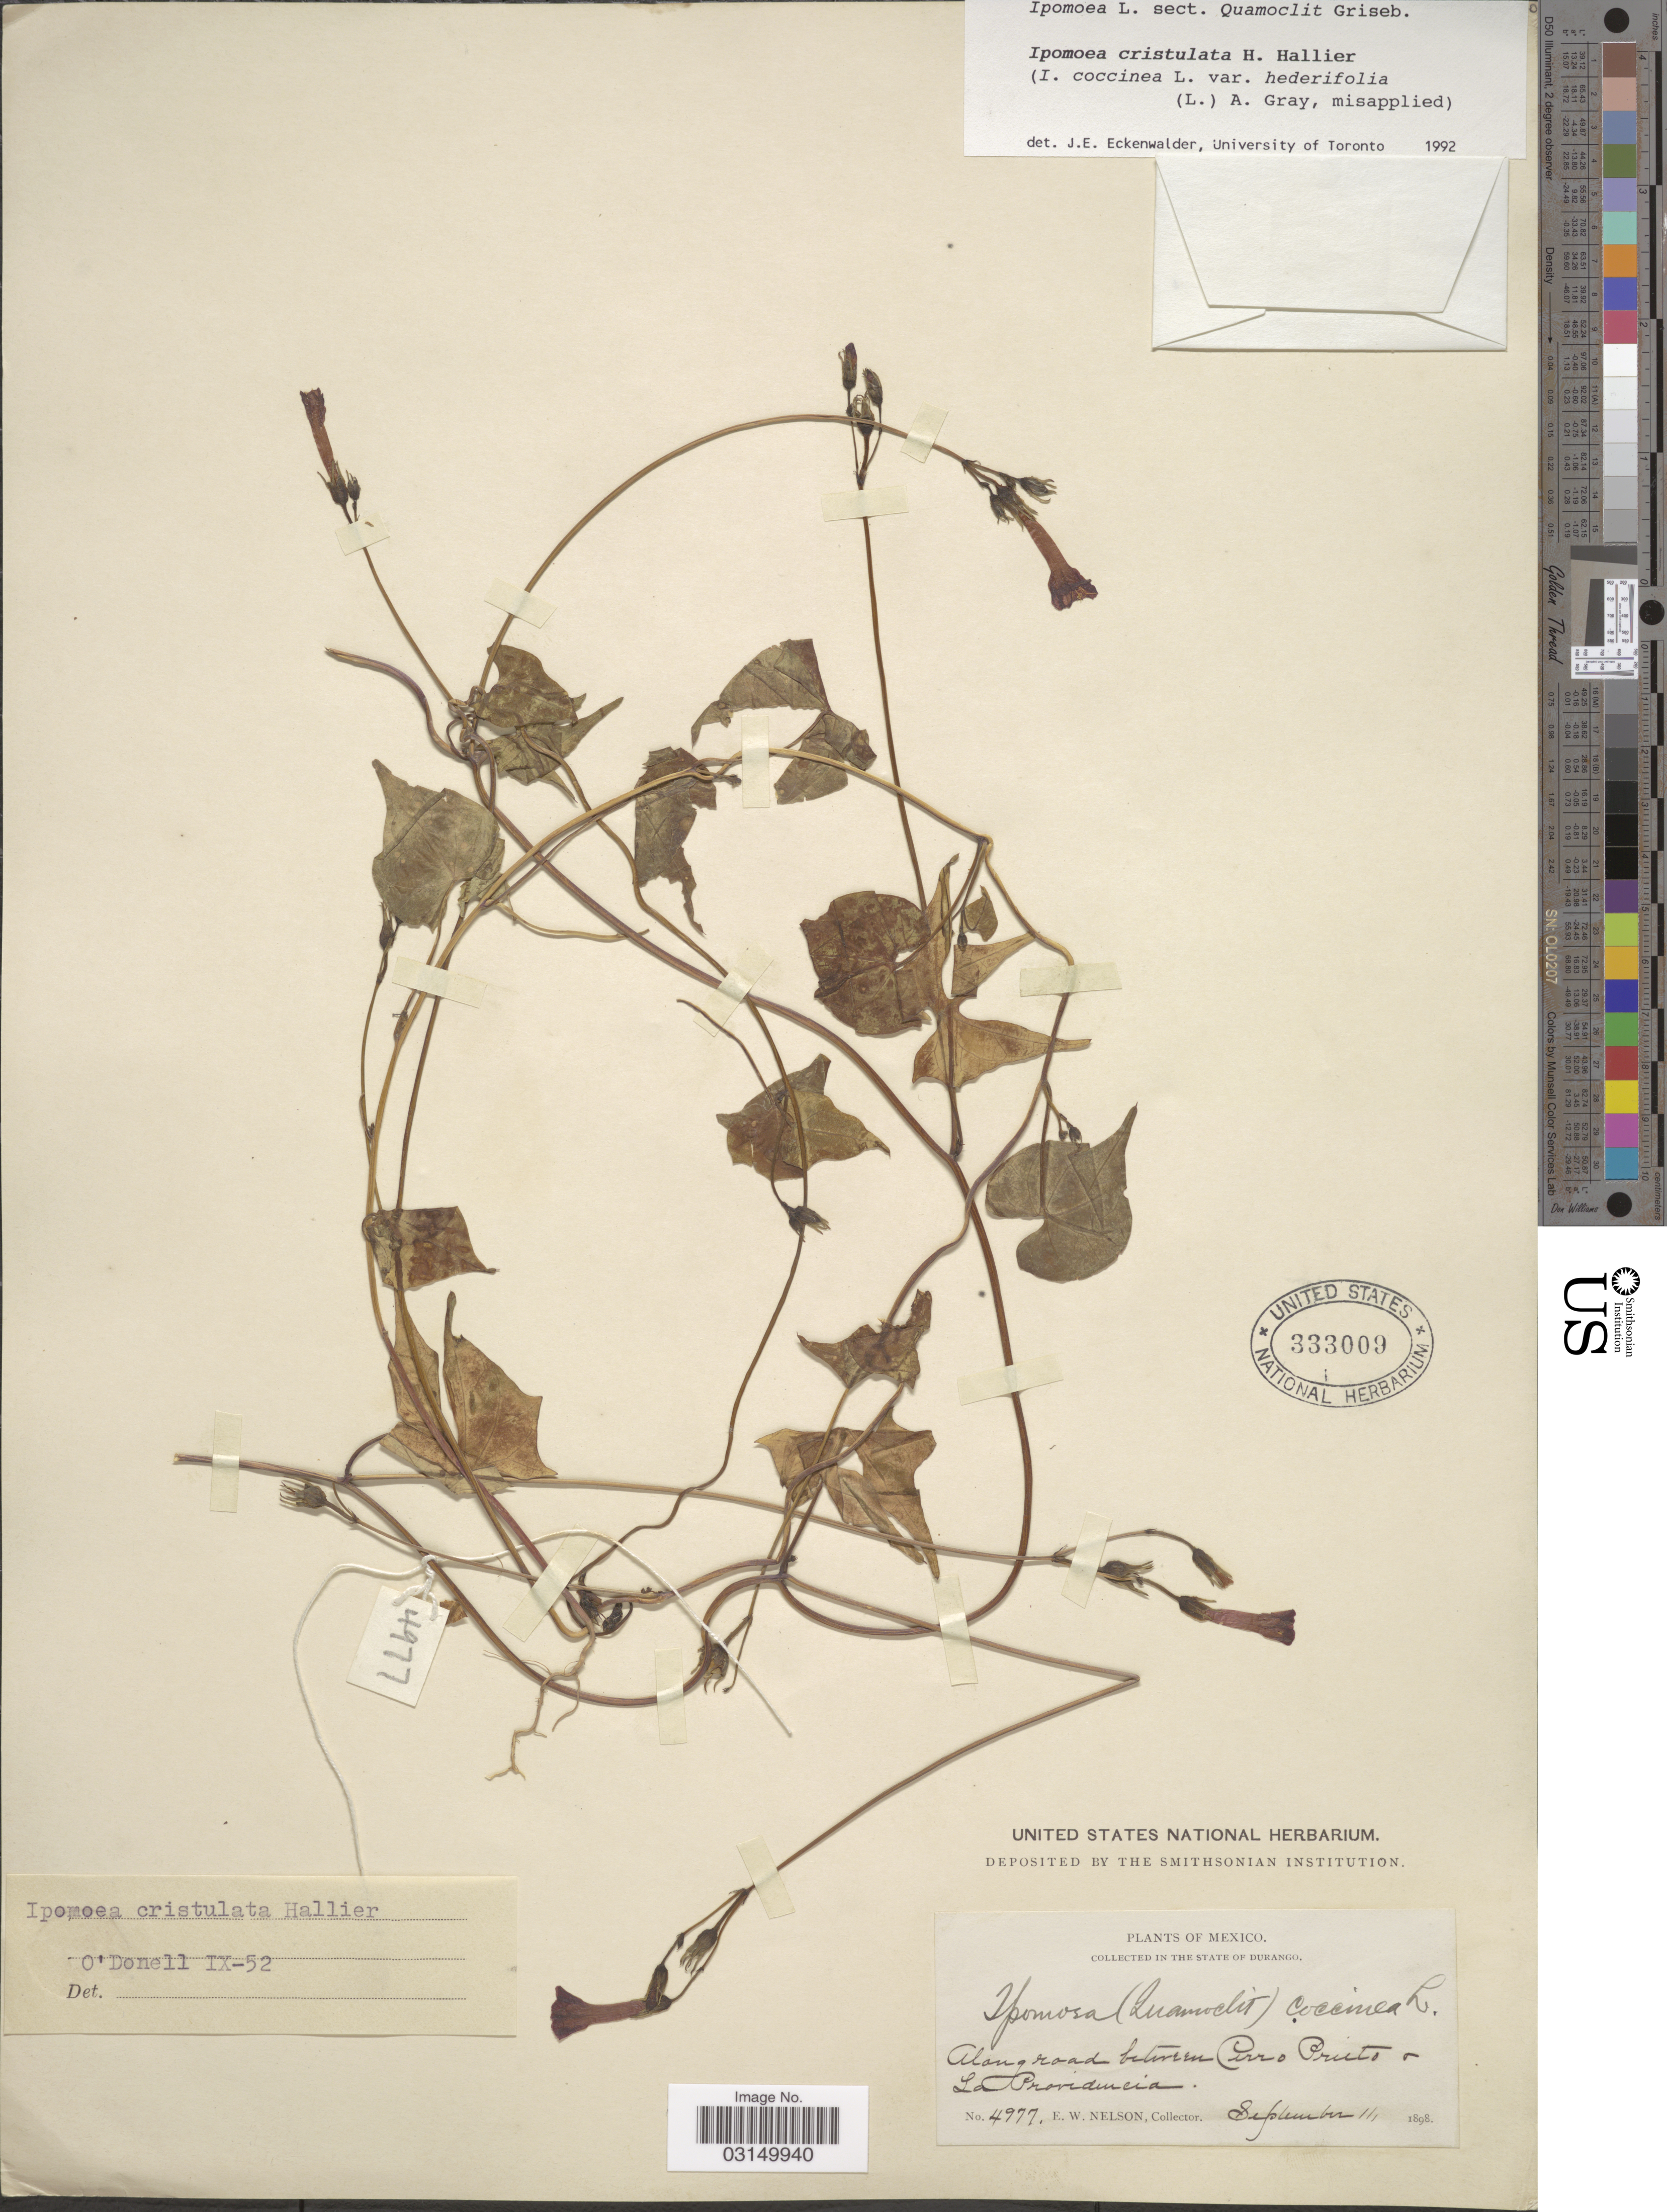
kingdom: Plantae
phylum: Tracheophyta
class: Magnoliopsida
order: Solanales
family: Convolvulaceae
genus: Ipomoea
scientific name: Ipomoea cristulata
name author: Hallier f.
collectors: E. W. Nelson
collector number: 4977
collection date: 1898-09-11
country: Mexico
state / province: Durango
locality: Along road between Cerro Prieto & La Providencia.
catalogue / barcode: US 333009